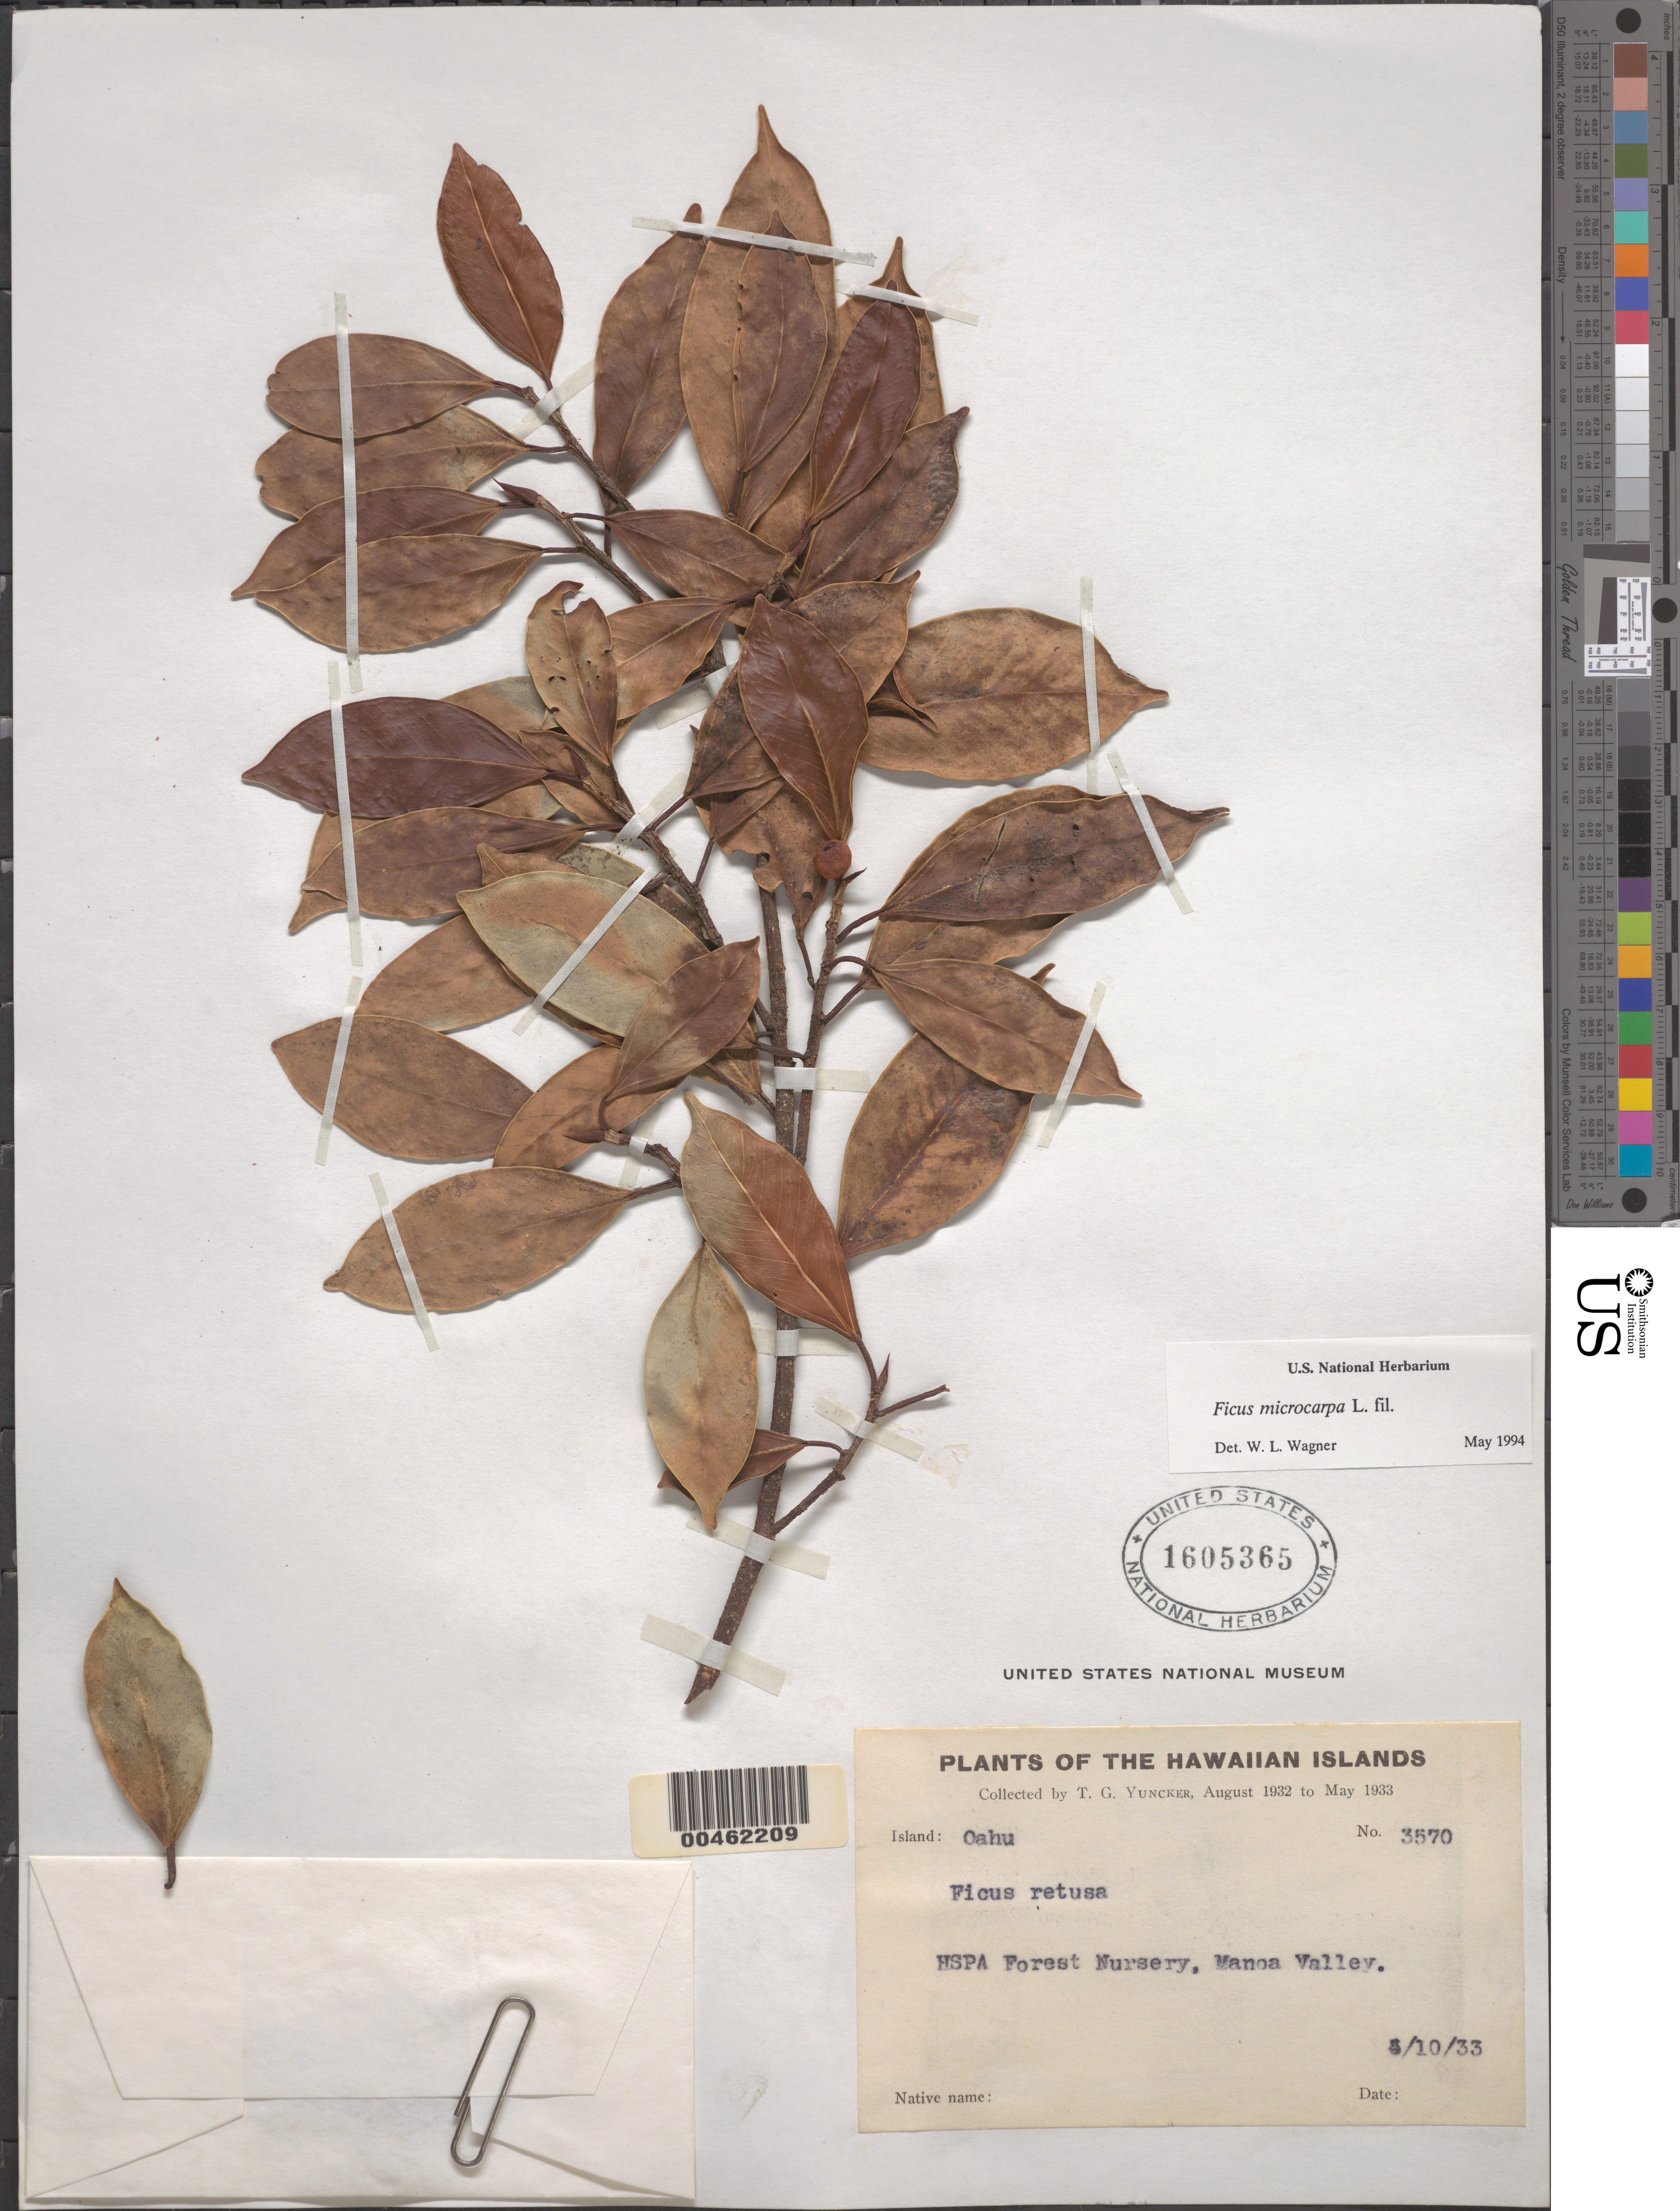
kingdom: Plantae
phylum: Tracheophyta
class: Magnoliopsida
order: Rosales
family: Moraceae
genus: Ficus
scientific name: Ficus microcarpa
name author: L. f.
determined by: Wagner, W. L., (BOT), Smithsonian Institution - National Museum of Natural History (UNITED STATES)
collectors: T. G. Yuncker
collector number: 3570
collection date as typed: Aug 1932 to May 1933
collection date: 1932-08/1933-05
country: United States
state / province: Hawaii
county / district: Honolulu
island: Oahu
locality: HSPA Forest Nursery, Manoa Valley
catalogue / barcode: US 1605365